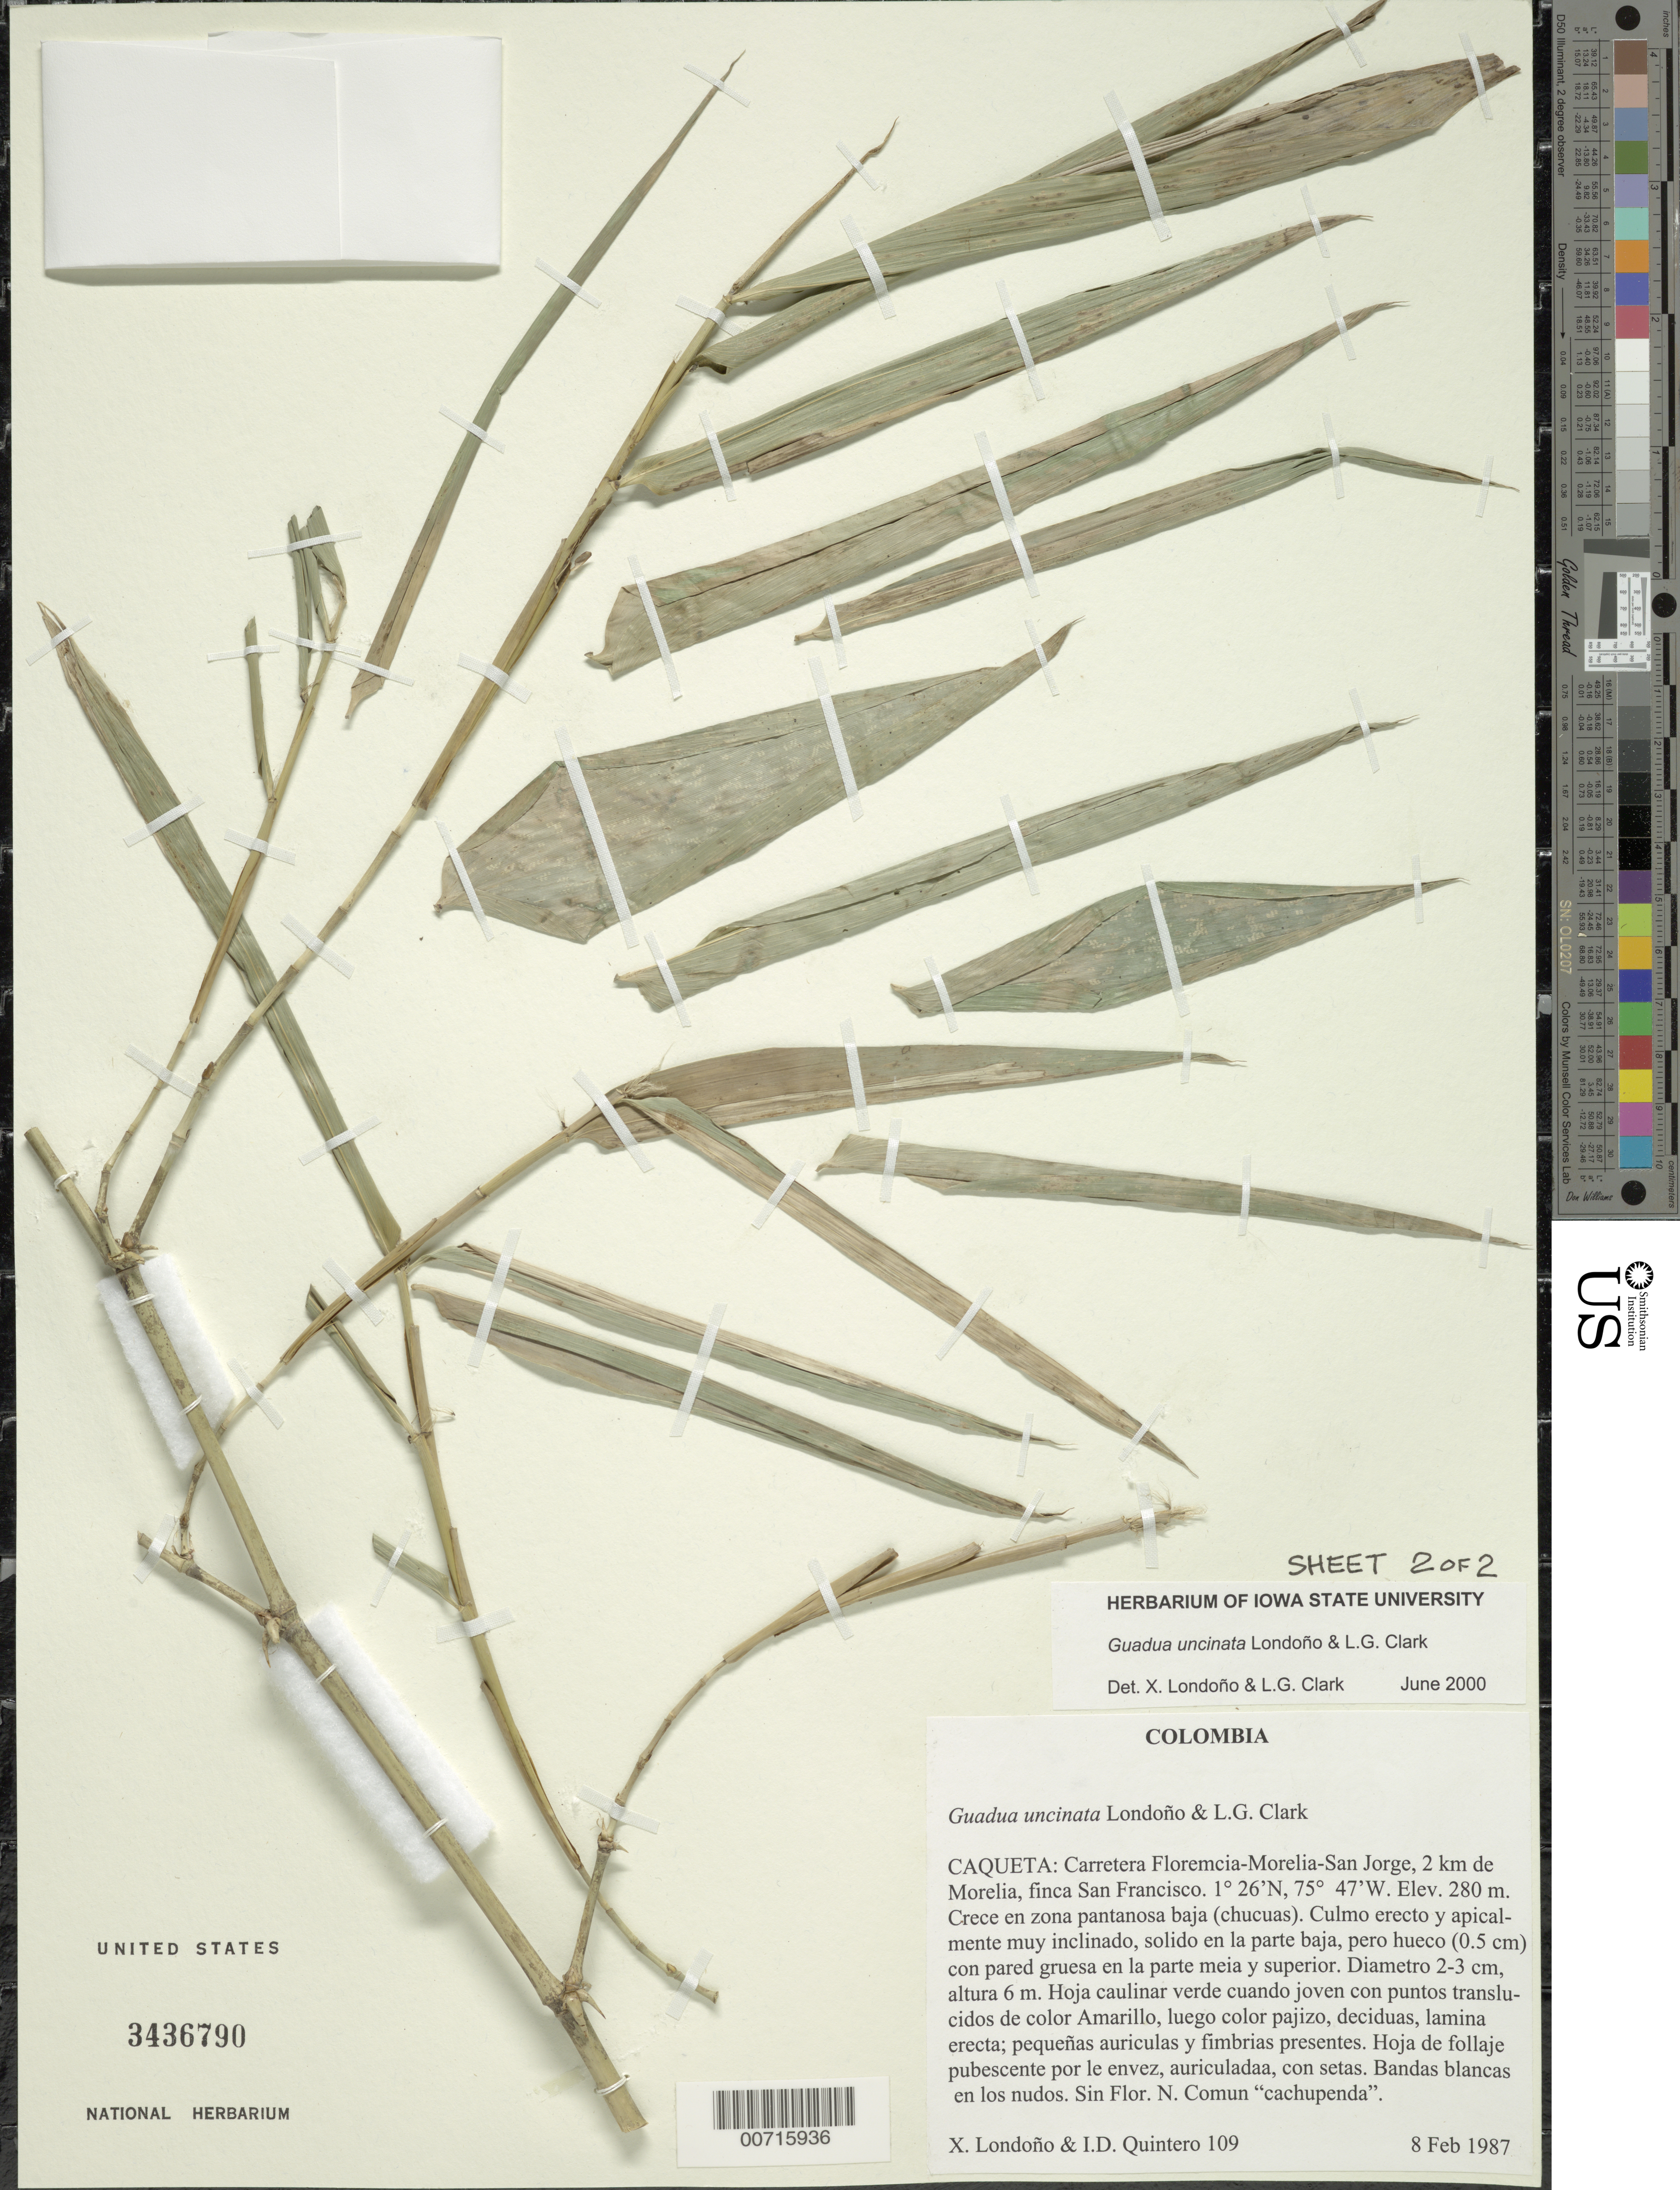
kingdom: Plantae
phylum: Tracheophyta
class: Liliopsida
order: Poales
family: Poaceae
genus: Guadua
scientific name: Guadua uncinata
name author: Londoño & L.G. Clark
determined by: Londoño, X.; Clark, L. G.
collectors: X. Londoño & I. Quintero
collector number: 109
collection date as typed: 08 Feb 1987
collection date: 1987-02-08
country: Colombia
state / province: Caqueta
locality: Floremcia-Morelia-San Jorge, 2 km de Morelia, finca San Francisco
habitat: Crece en zona pantanosa baja (chucuas)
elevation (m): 280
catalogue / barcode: US 3436790